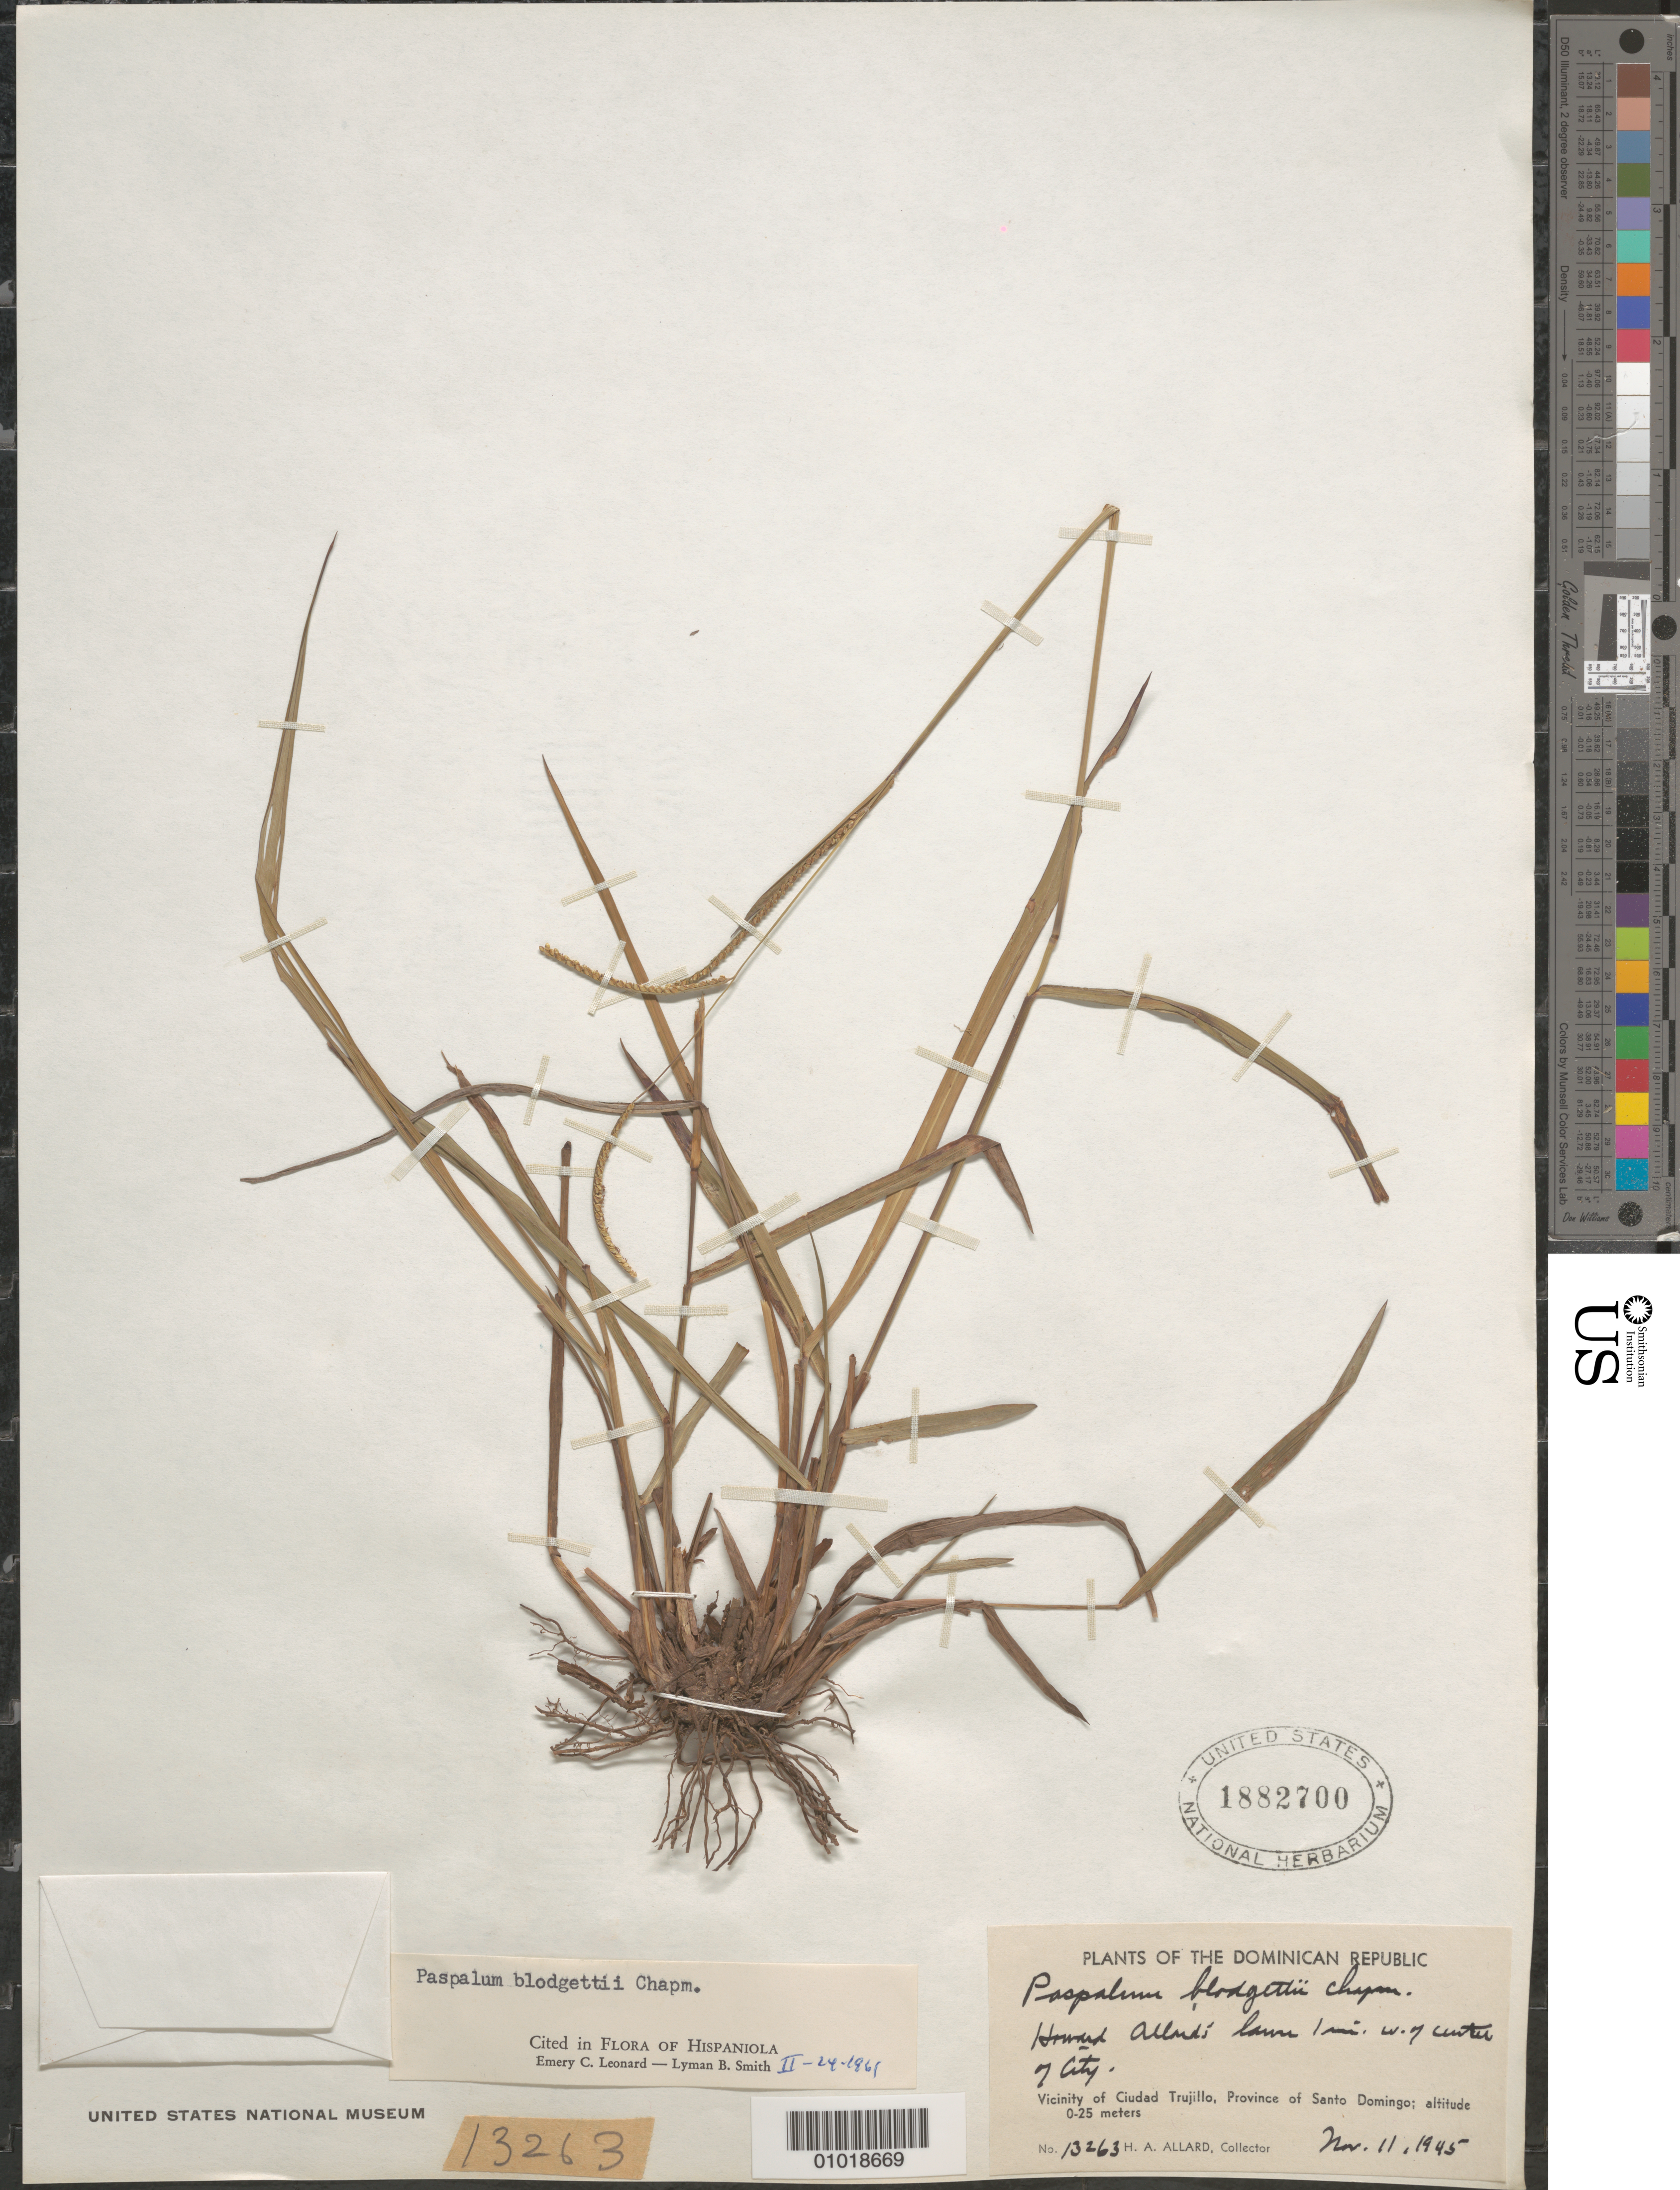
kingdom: Plantae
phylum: Tracheophyta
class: Liliopsida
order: Poales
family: Poaceae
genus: Paspalum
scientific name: Paspalum blodgettii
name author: Chapm.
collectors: H. A. Allard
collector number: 13263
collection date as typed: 11 Nov 1945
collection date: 1945-11-11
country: Dominican Republic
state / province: Distrito Nacional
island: Hispaniola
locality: Vic. of Ciudad Trujillo, Prov. Santo Domingo; Howard Allard's lawn 1 mi W of city center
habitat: on lawn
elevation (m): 0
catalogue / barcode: US 1882700